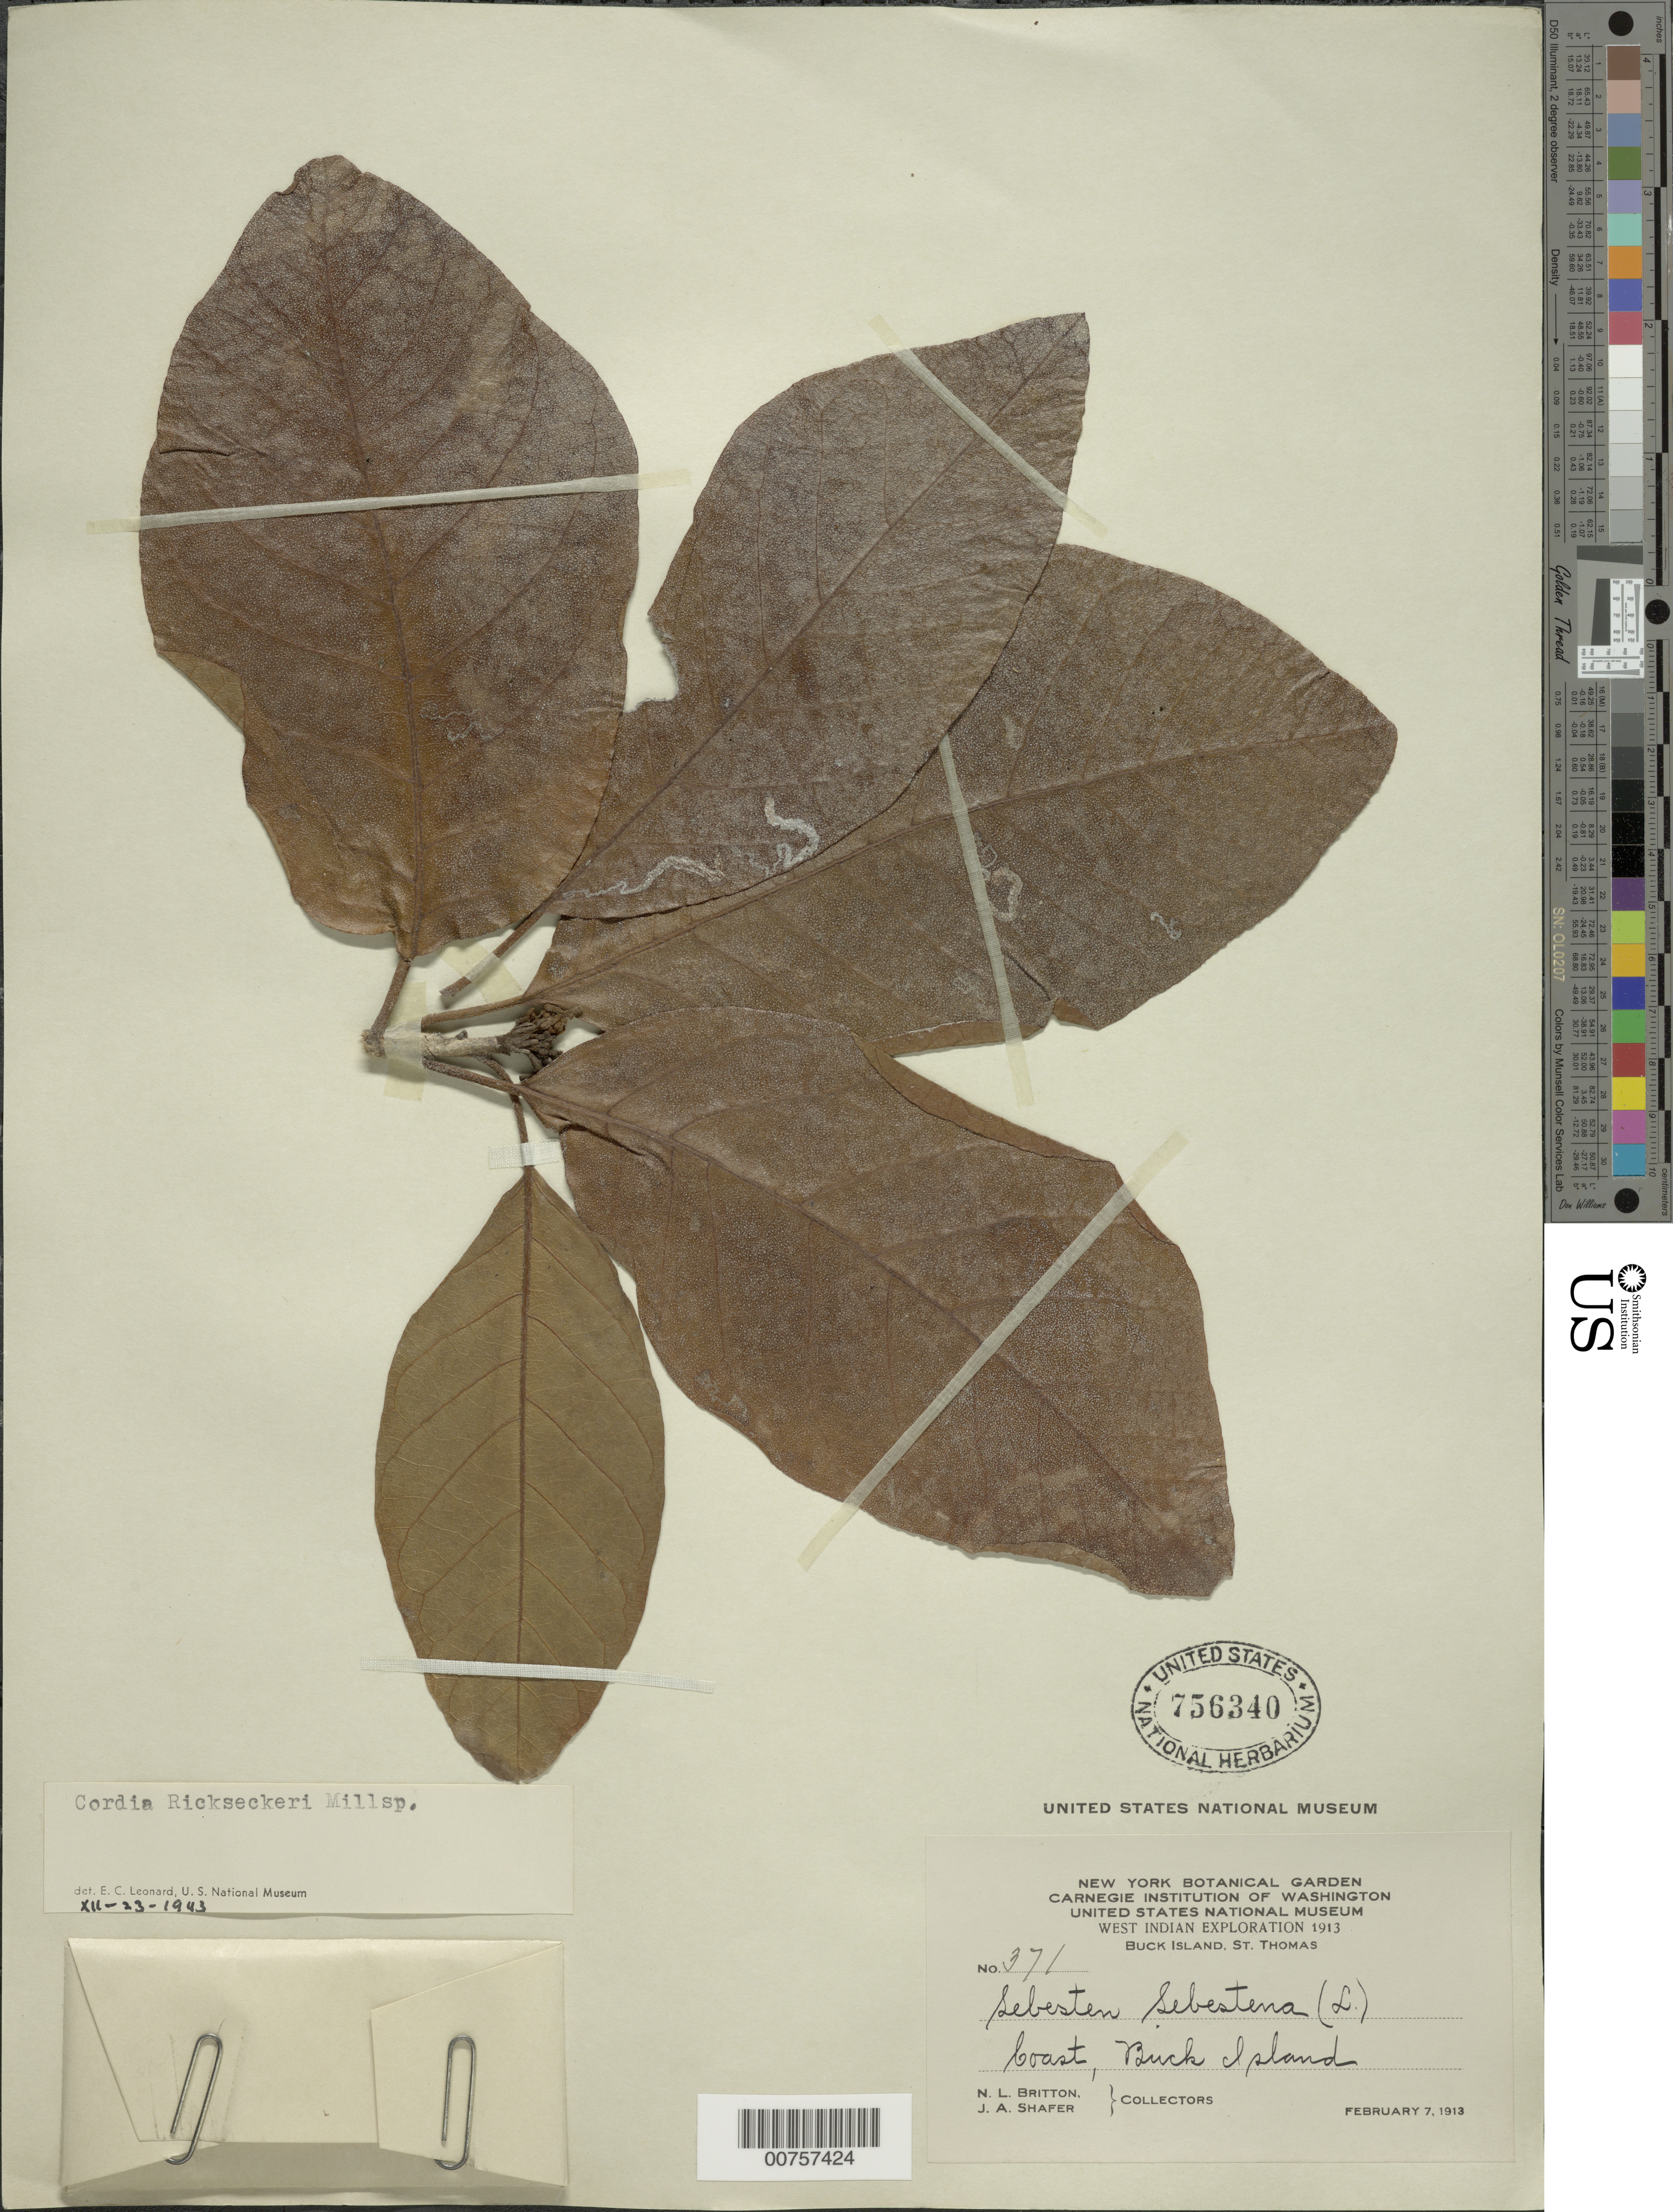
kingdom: Plantae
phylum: Tracheophyta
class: Magnoliopsida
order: Boraginales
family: Cordiaceae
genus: Cordia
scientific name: Cordia rickseckeri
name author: Millsp.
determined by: Leonard, Emery C., (US)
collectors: N. Britton & J. A. Shafer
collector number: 371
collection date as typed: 07 Feb 1913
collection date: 1913-02-07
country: U.S. Virgin Islands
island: St. Thomas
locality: Buck Island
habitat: Coast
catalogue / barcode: US 756340